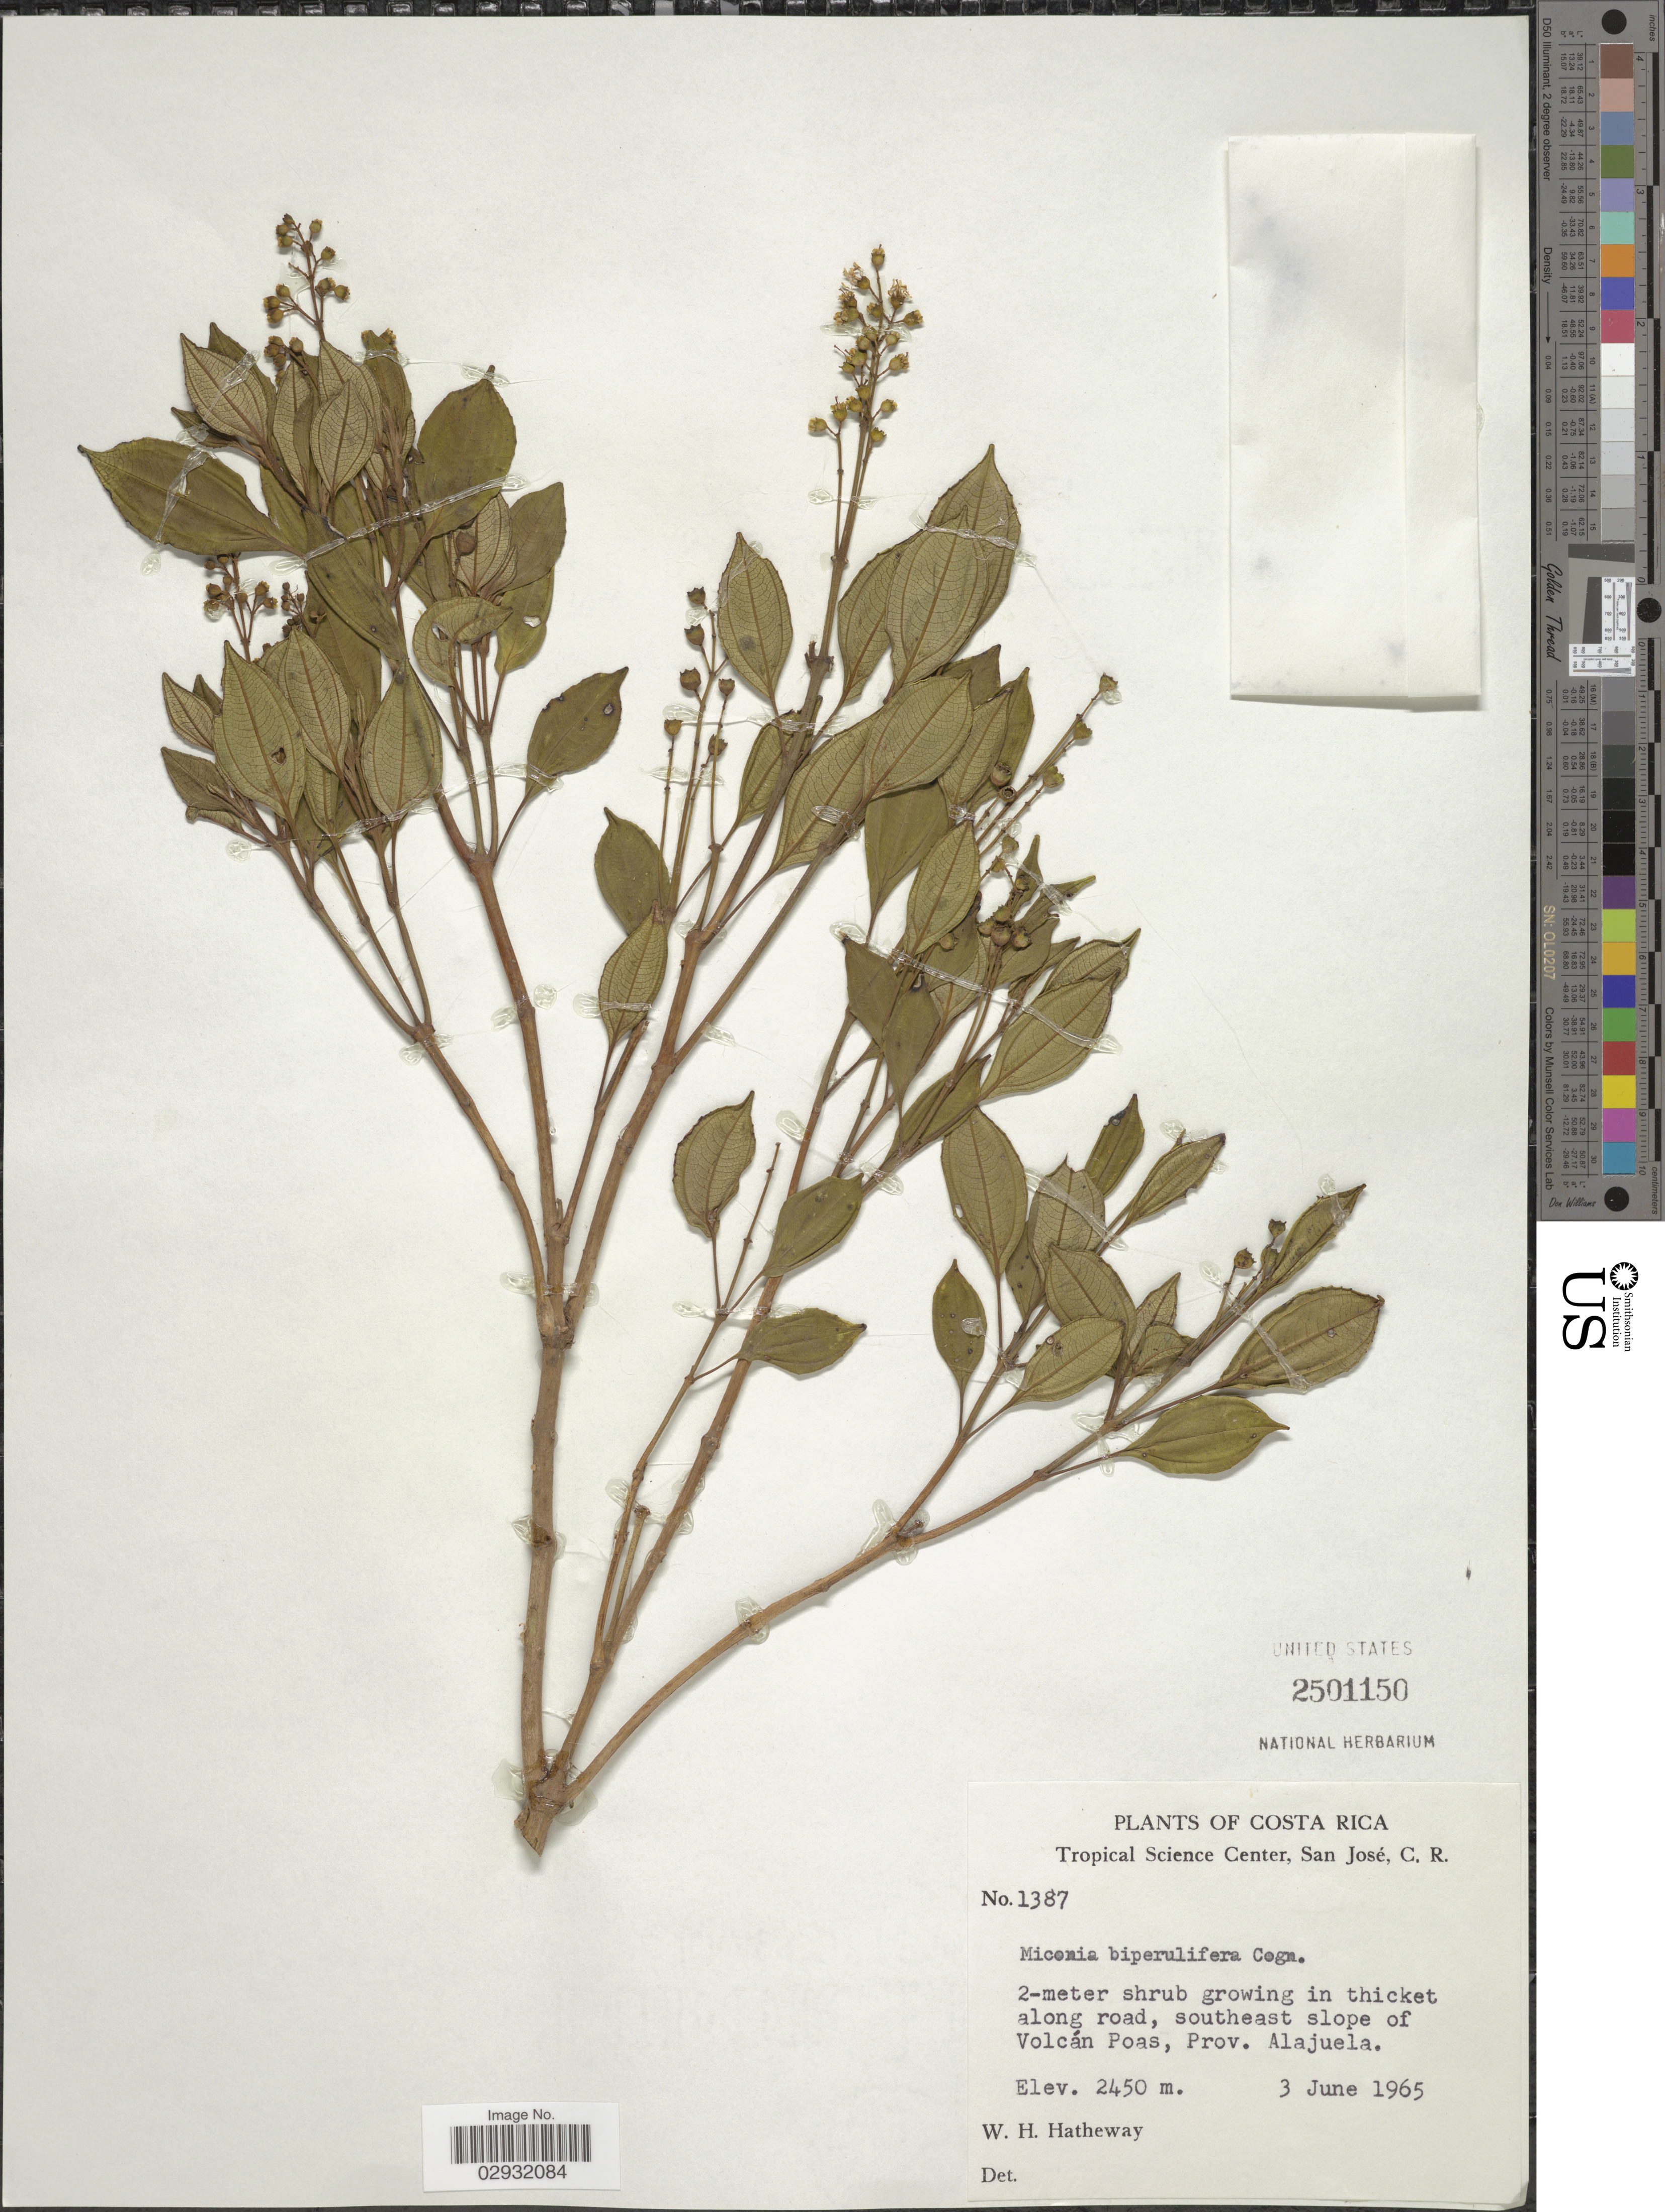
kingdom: Plantae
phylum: Tracheophyta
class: Magnoliopsida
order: Myrtales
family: Melastomataceae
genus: Miconia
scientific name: Miconia biperulifera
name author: Cogn. in A. DC.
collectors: W. H. Hatheway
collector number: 1387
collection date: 1965-06-03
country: Costa Rica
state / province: Alajuela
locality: Along road, southeast slope of Volcán Poas, Prov. Alajuela.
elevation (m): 2450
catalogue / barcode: US 2501150